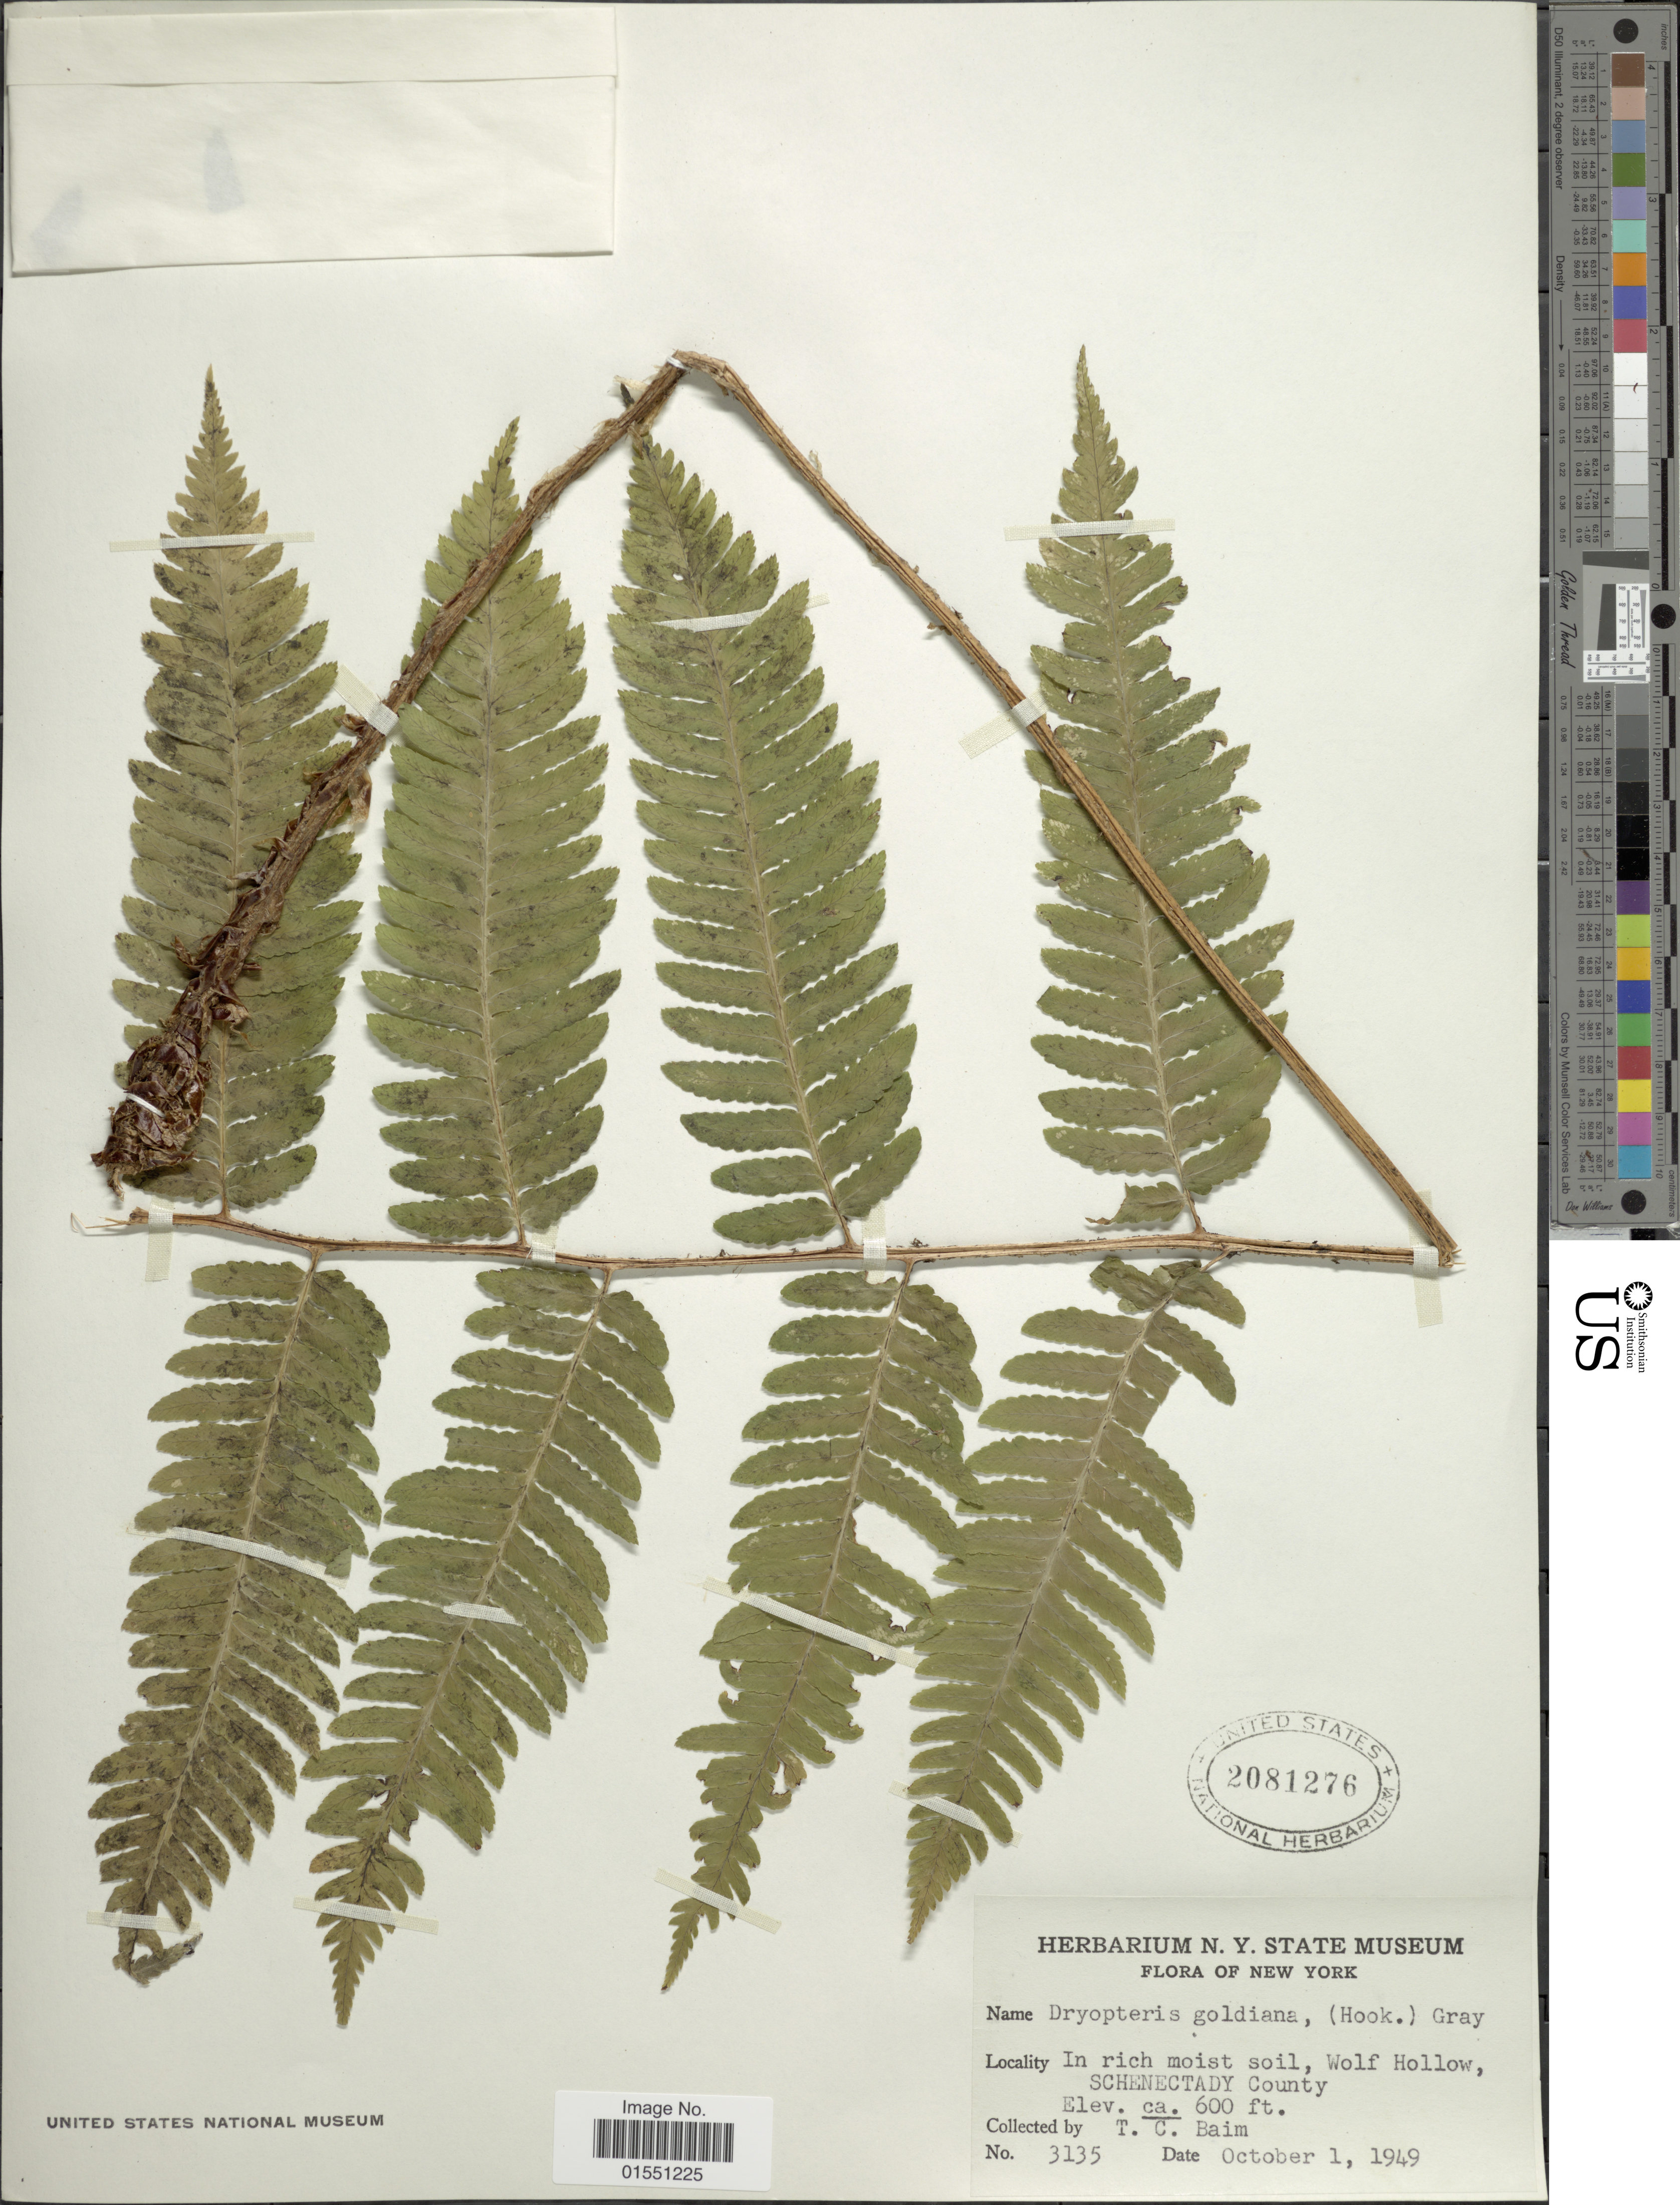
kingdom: Plantae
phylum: Tracheophyta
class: Polypodiopsida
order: Polypodiales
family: Dryopteridaceae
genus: Dryopteris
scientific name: Dryopteris goldiana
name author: (Hook. ex Goldie) A. Gray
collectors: T. Baim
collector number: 3135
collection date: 1949-10-01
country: United States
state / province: New York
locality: Wolf Hollow, Schenectady County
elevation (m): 183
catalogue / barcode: US 2081276